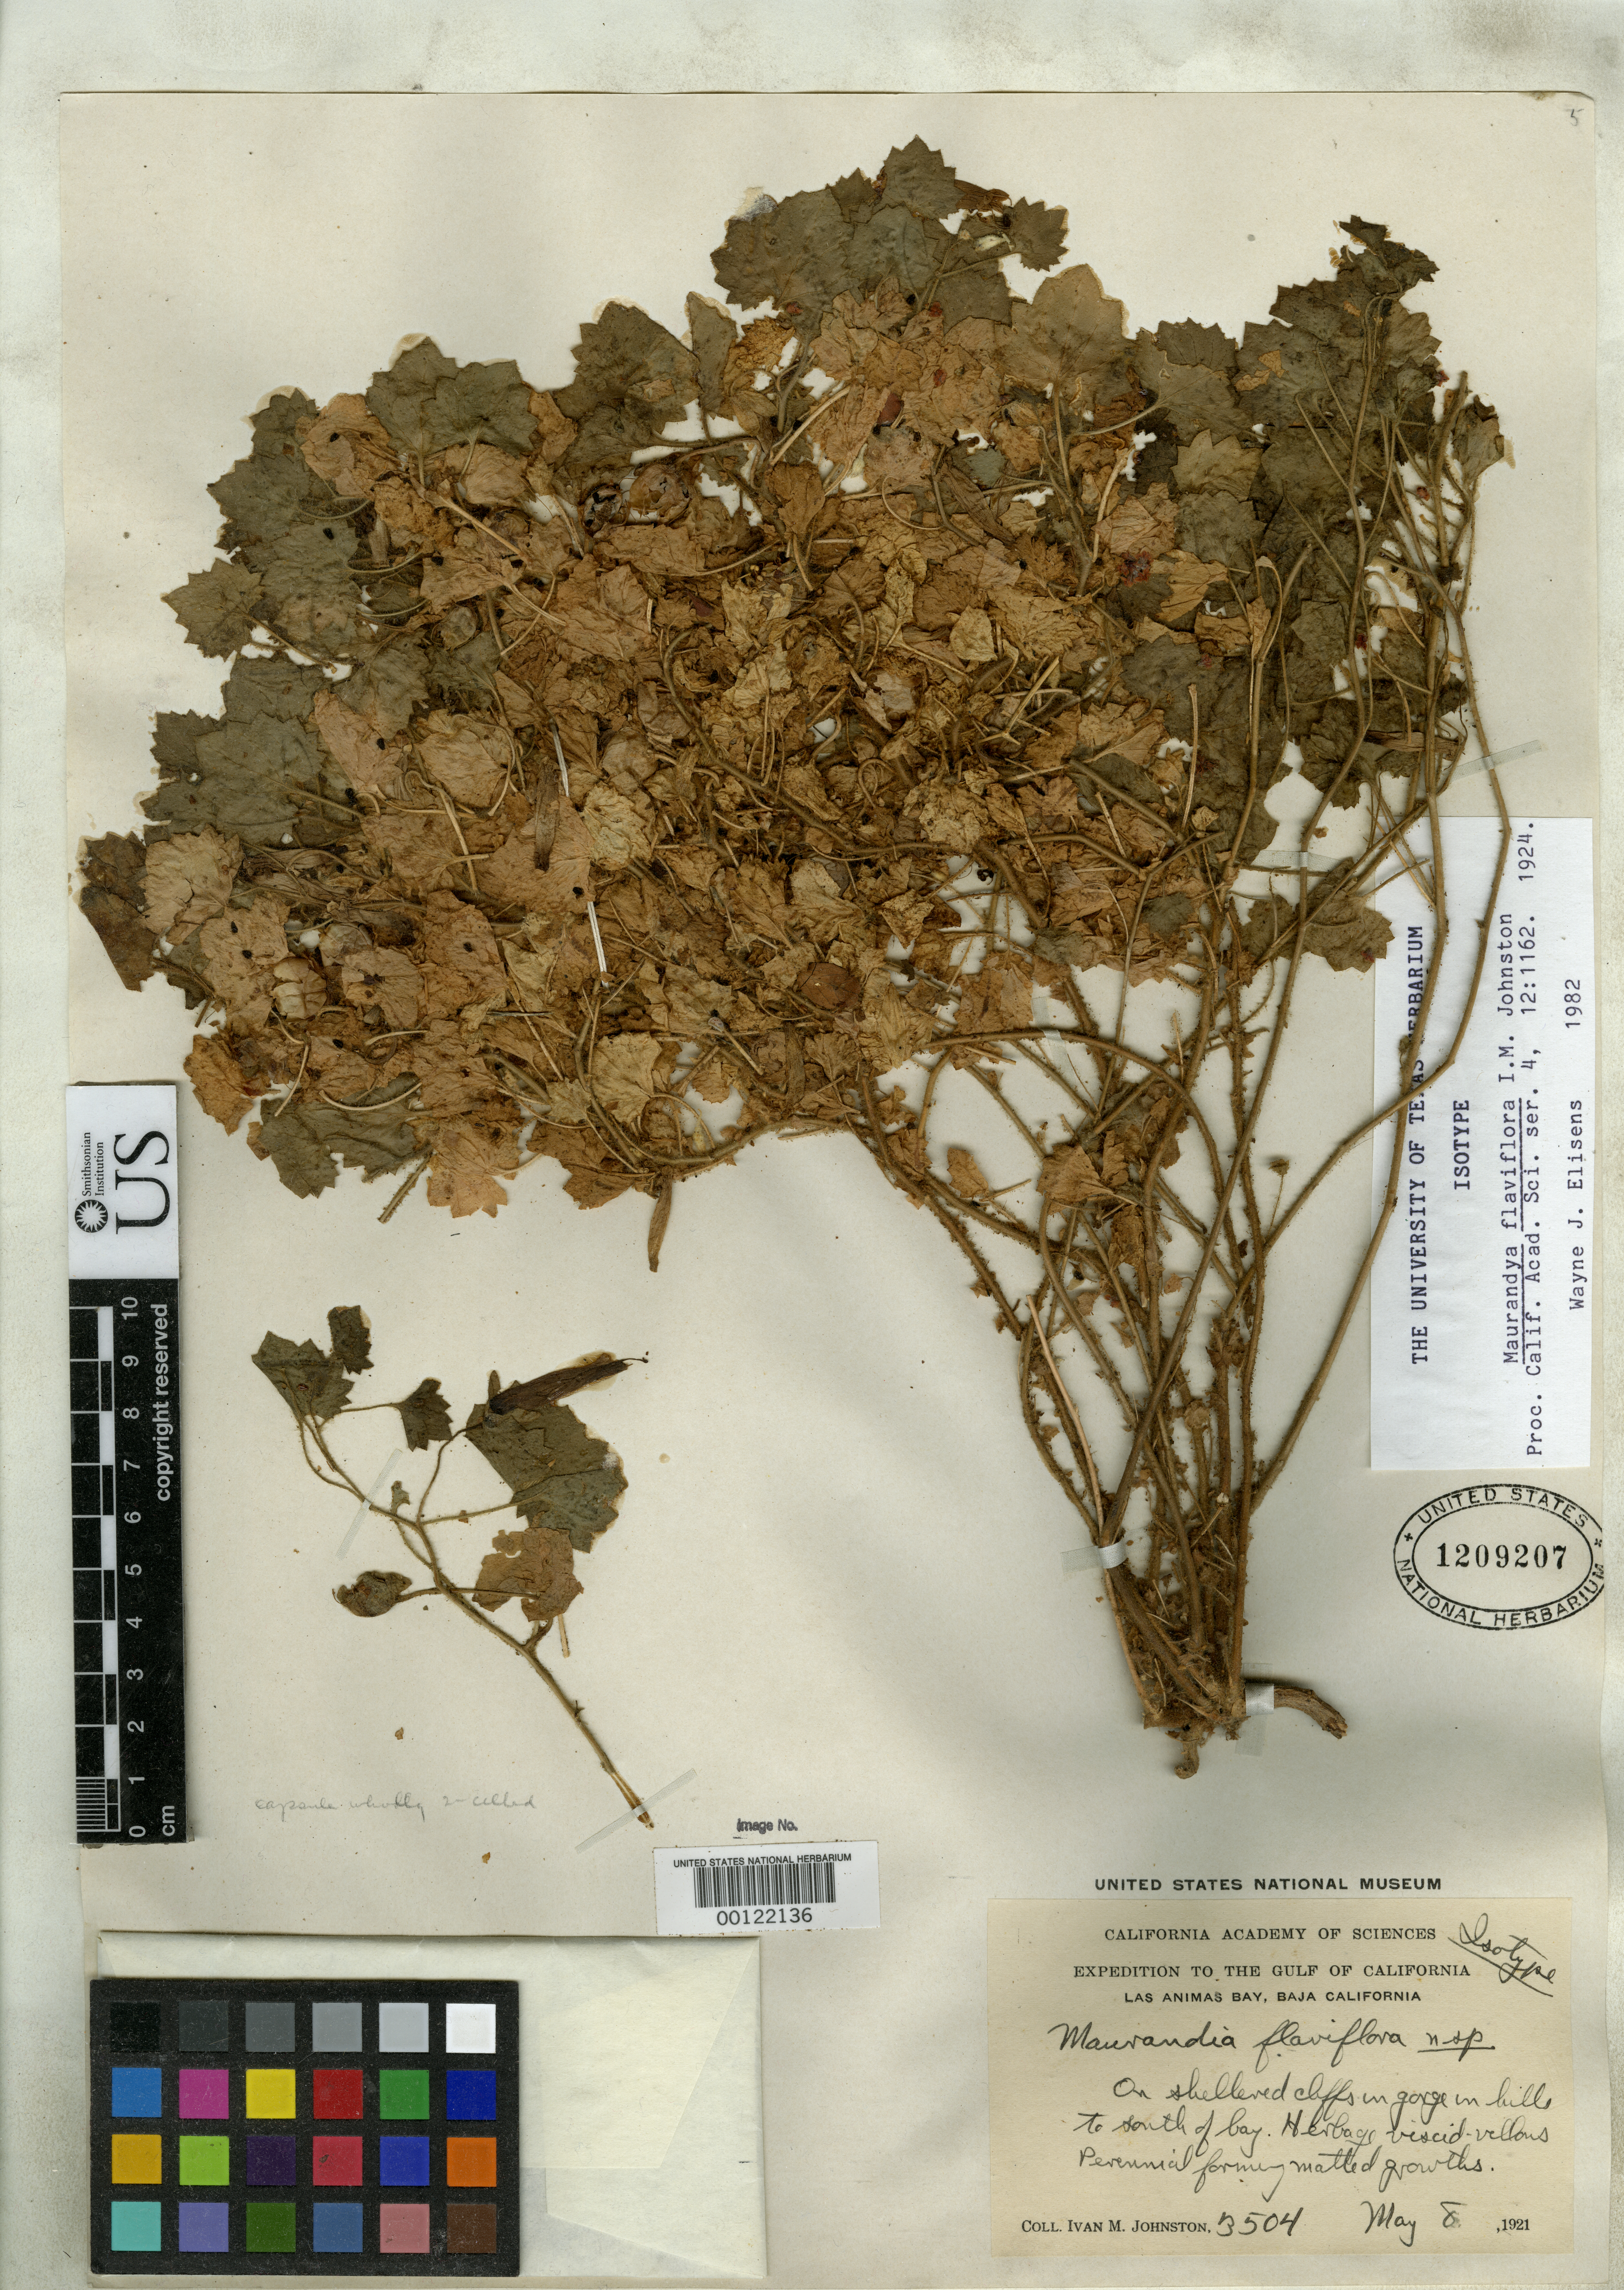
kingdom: Plantae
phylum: Tracheophyta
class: Magnoliopsida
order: Lamiales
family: Plantaginaceae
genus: Maurandya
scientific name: Maurandya flaviflora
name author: I.M. Johnst.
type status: Isotype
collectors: I.M. Johnston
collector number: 3504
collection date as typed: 08 May 1921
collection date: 1921-05-08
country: Mexico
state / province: Baja California Norte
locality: Near Las Animas Bay.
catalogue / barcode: US 1209207